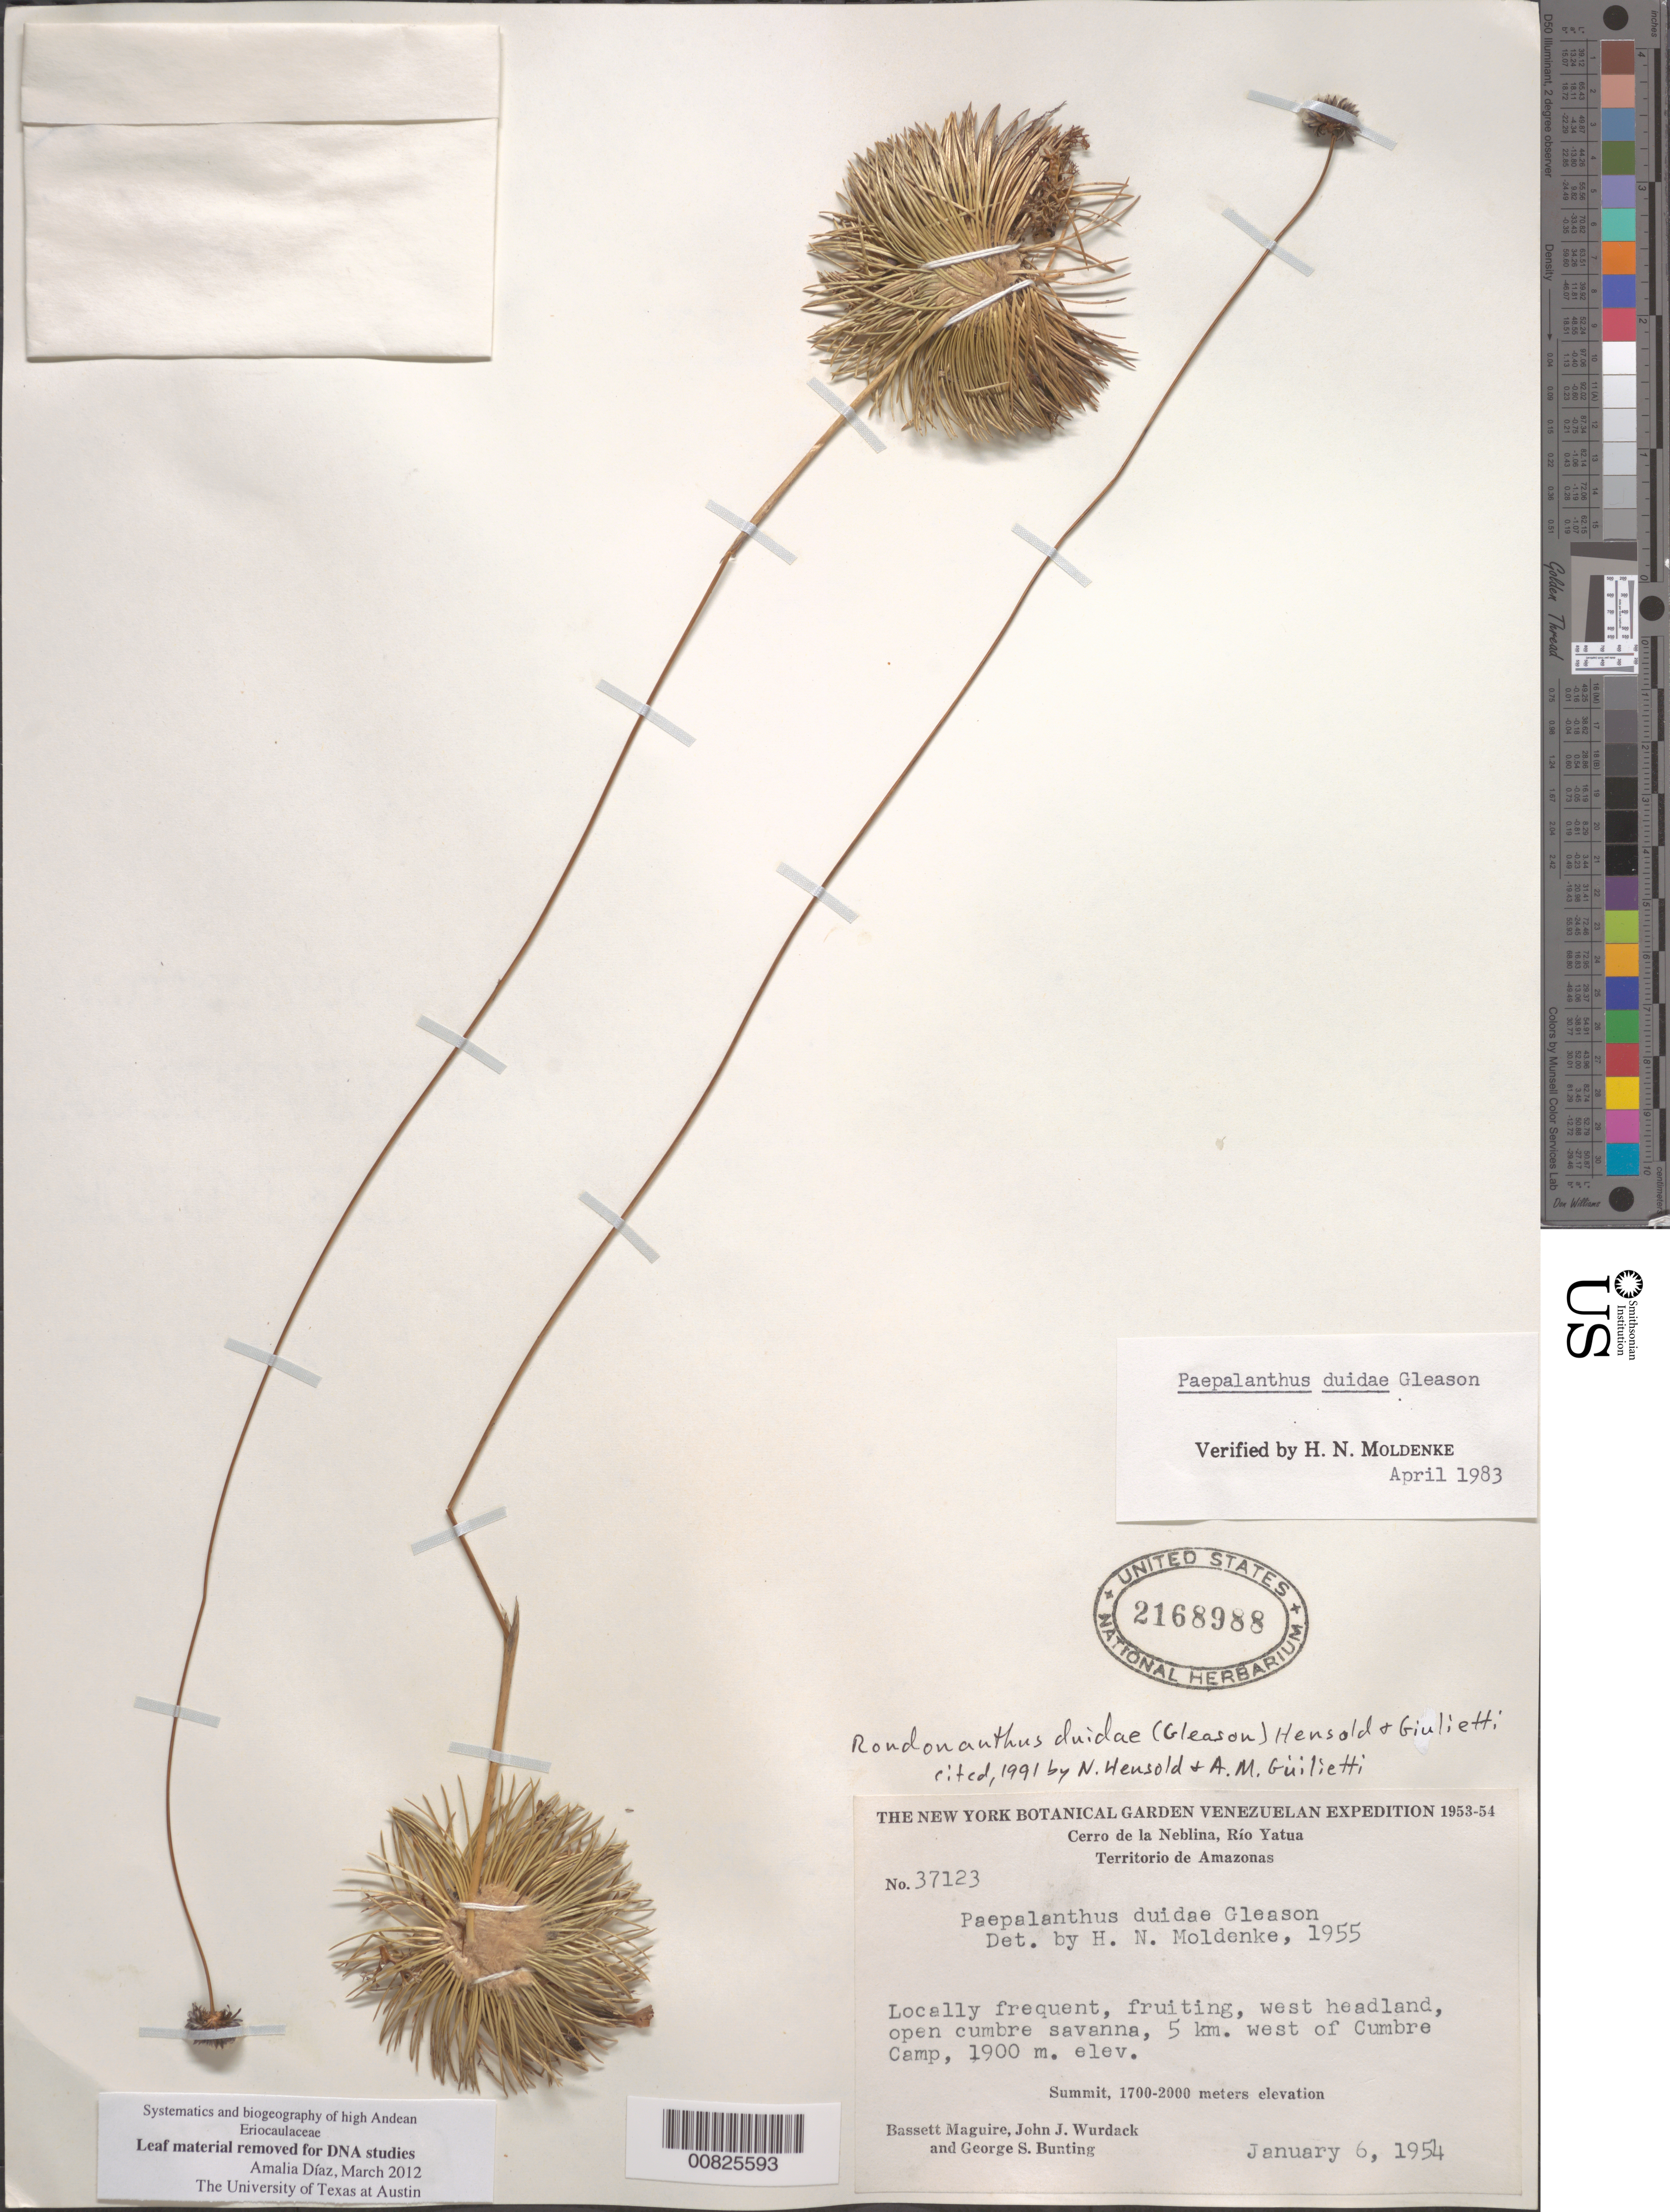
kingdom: Plantae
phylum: Tracheophyta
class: Liliopsida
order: Poales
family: Eriocaulaceae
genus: Rondonanthus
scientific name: Rondonanthus duidae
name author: (Gleason) Hensold & Giul.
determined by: Moldenke, H. N.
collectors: B. Maguire, J. J. Wurdack & G. S. Bunting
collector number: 37123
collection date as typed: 6-Jan-54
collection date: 1954-01-06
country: Venezuela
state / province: Amazonas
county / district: Río Negro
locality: Cerro de la Neblina, Río Yatua, 5 km W of Cumbre Camp, W headland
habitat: Summit, open cumbre savanna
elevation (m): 1900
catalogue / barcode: US 2168988